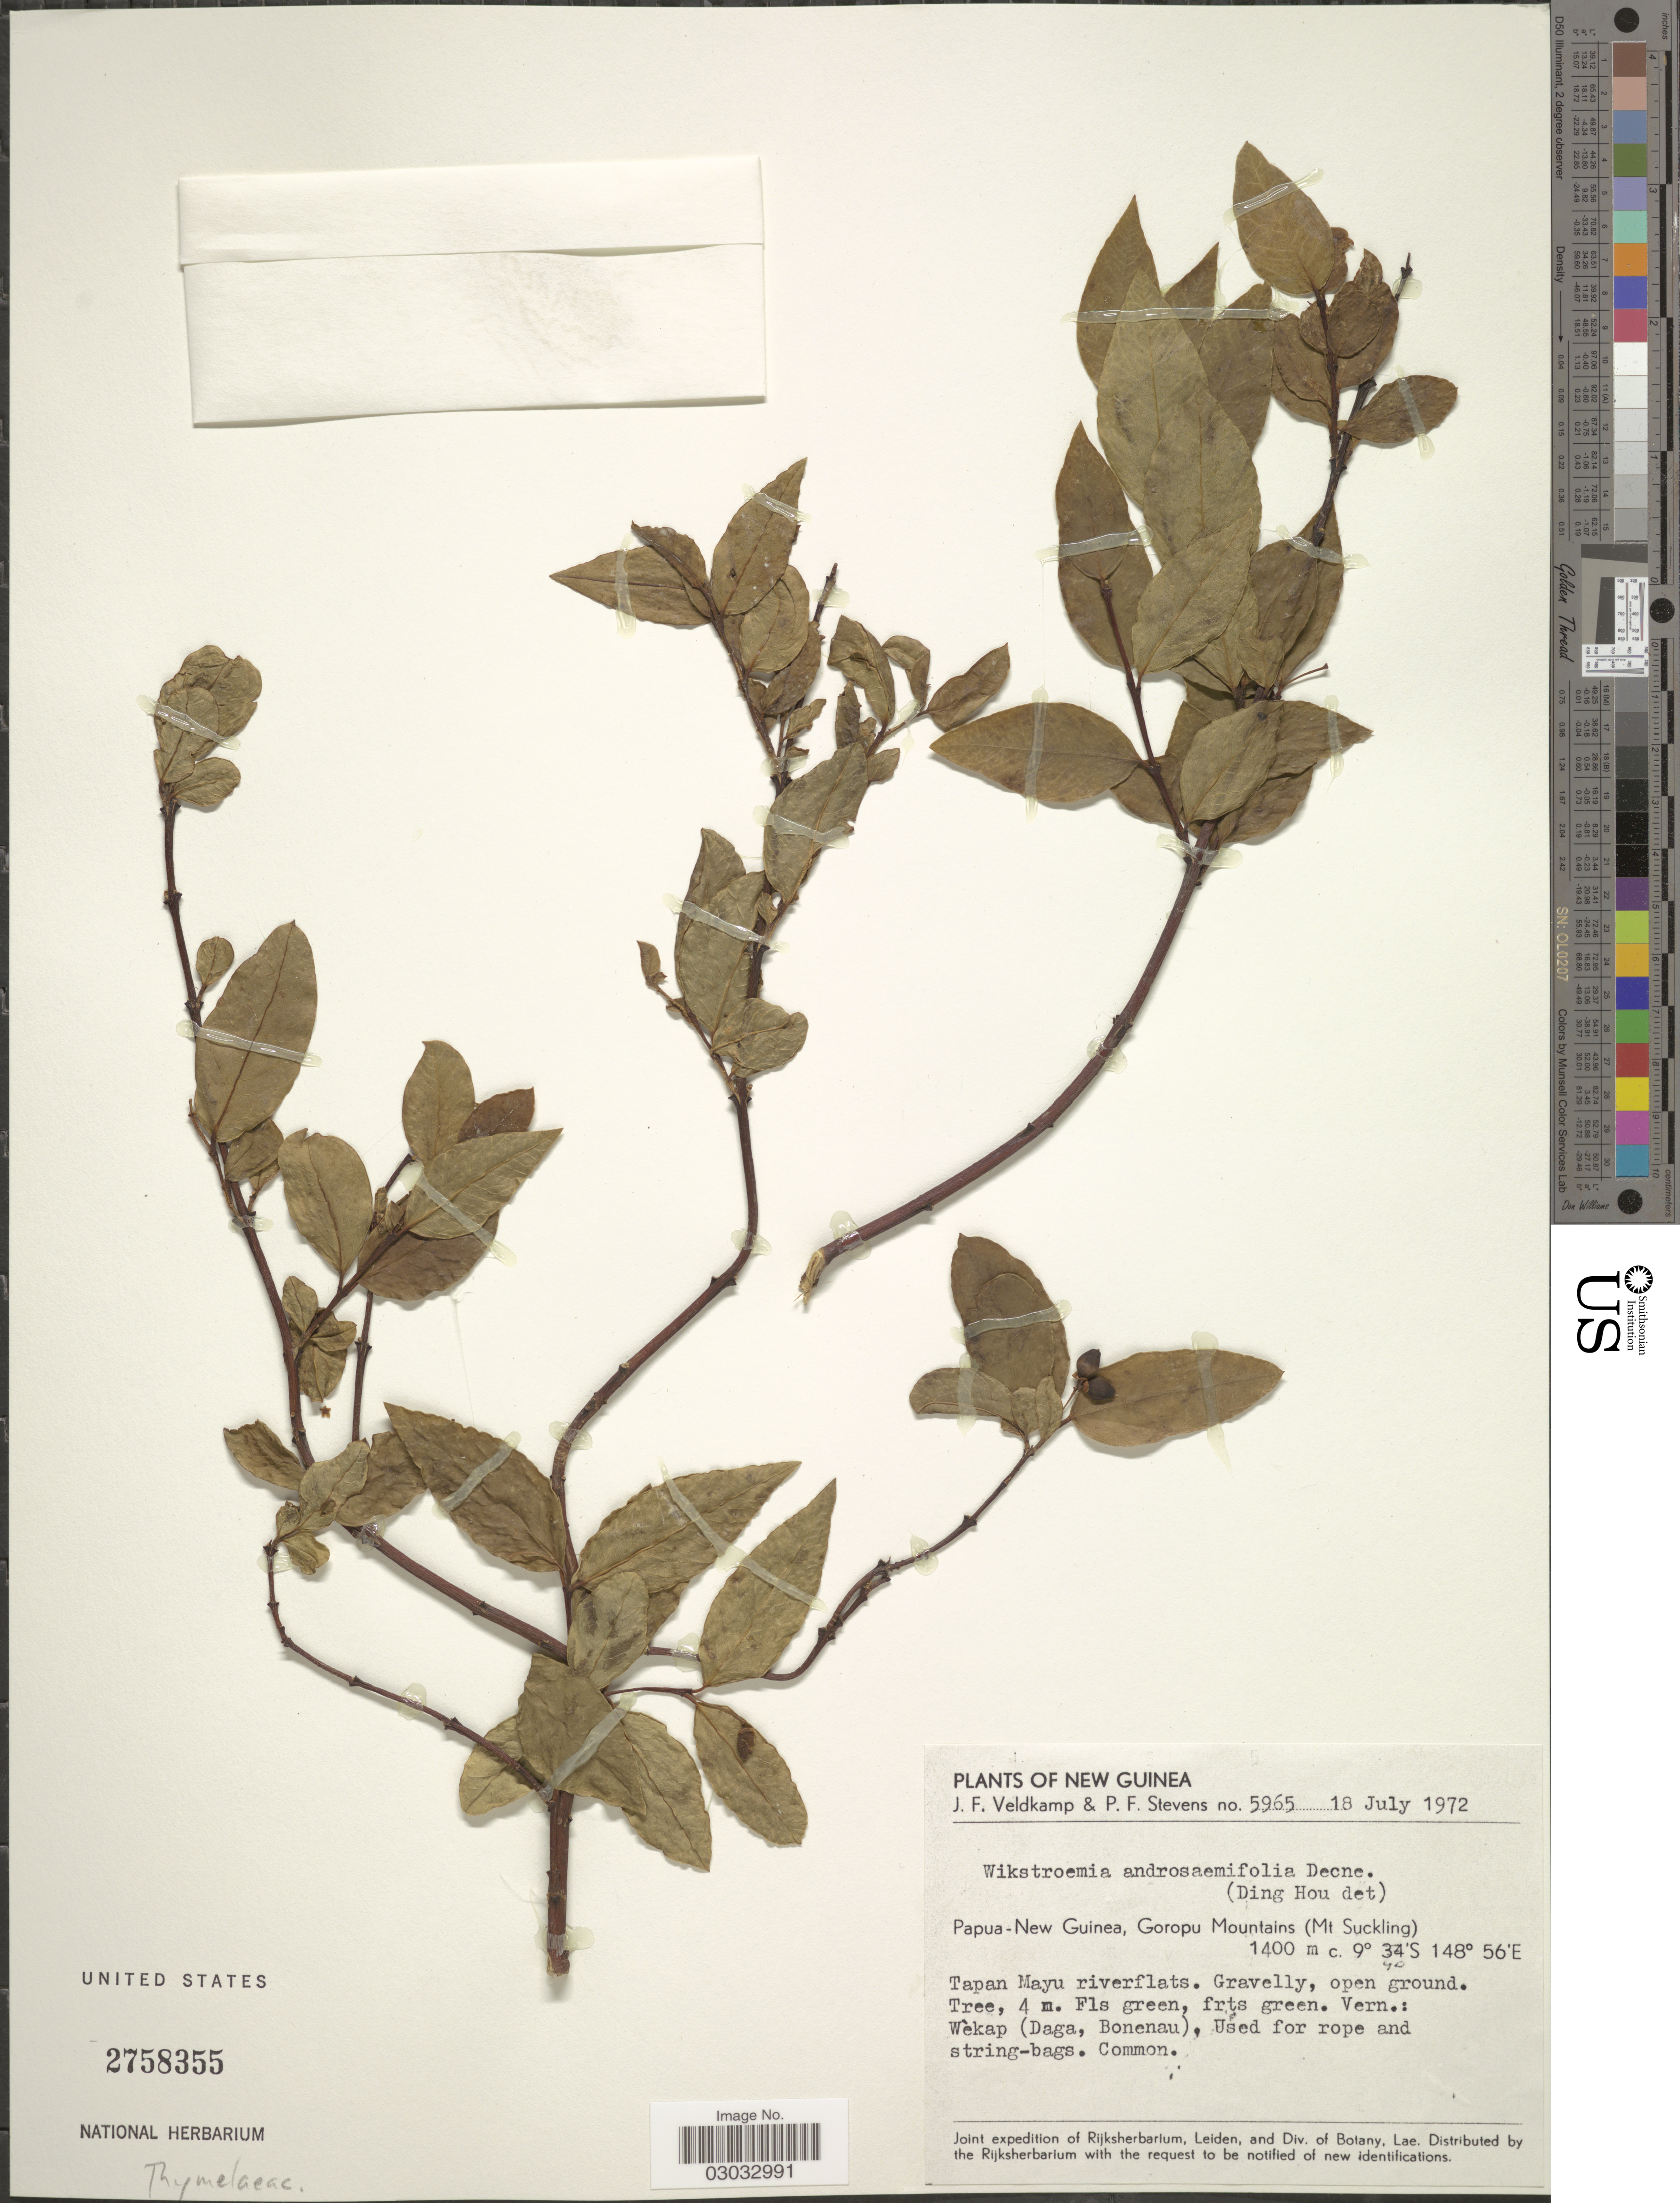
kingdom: Plantae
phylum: Tracheophyta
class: Magnoliopsida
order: Malvales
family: Thymelaeaceae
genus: Wikstroemia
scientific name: Wikstroemia androsaemifolia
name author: Decne.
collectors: J. F. Veldkamp & P. F. Stevens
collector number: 5965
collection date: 1972-07-18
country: Papua New Guinea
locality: New Guinea, Goropu Mountains (Mt Suckling), Tapan Mayu riverflats.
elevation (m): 1400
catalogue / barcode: US 2758355